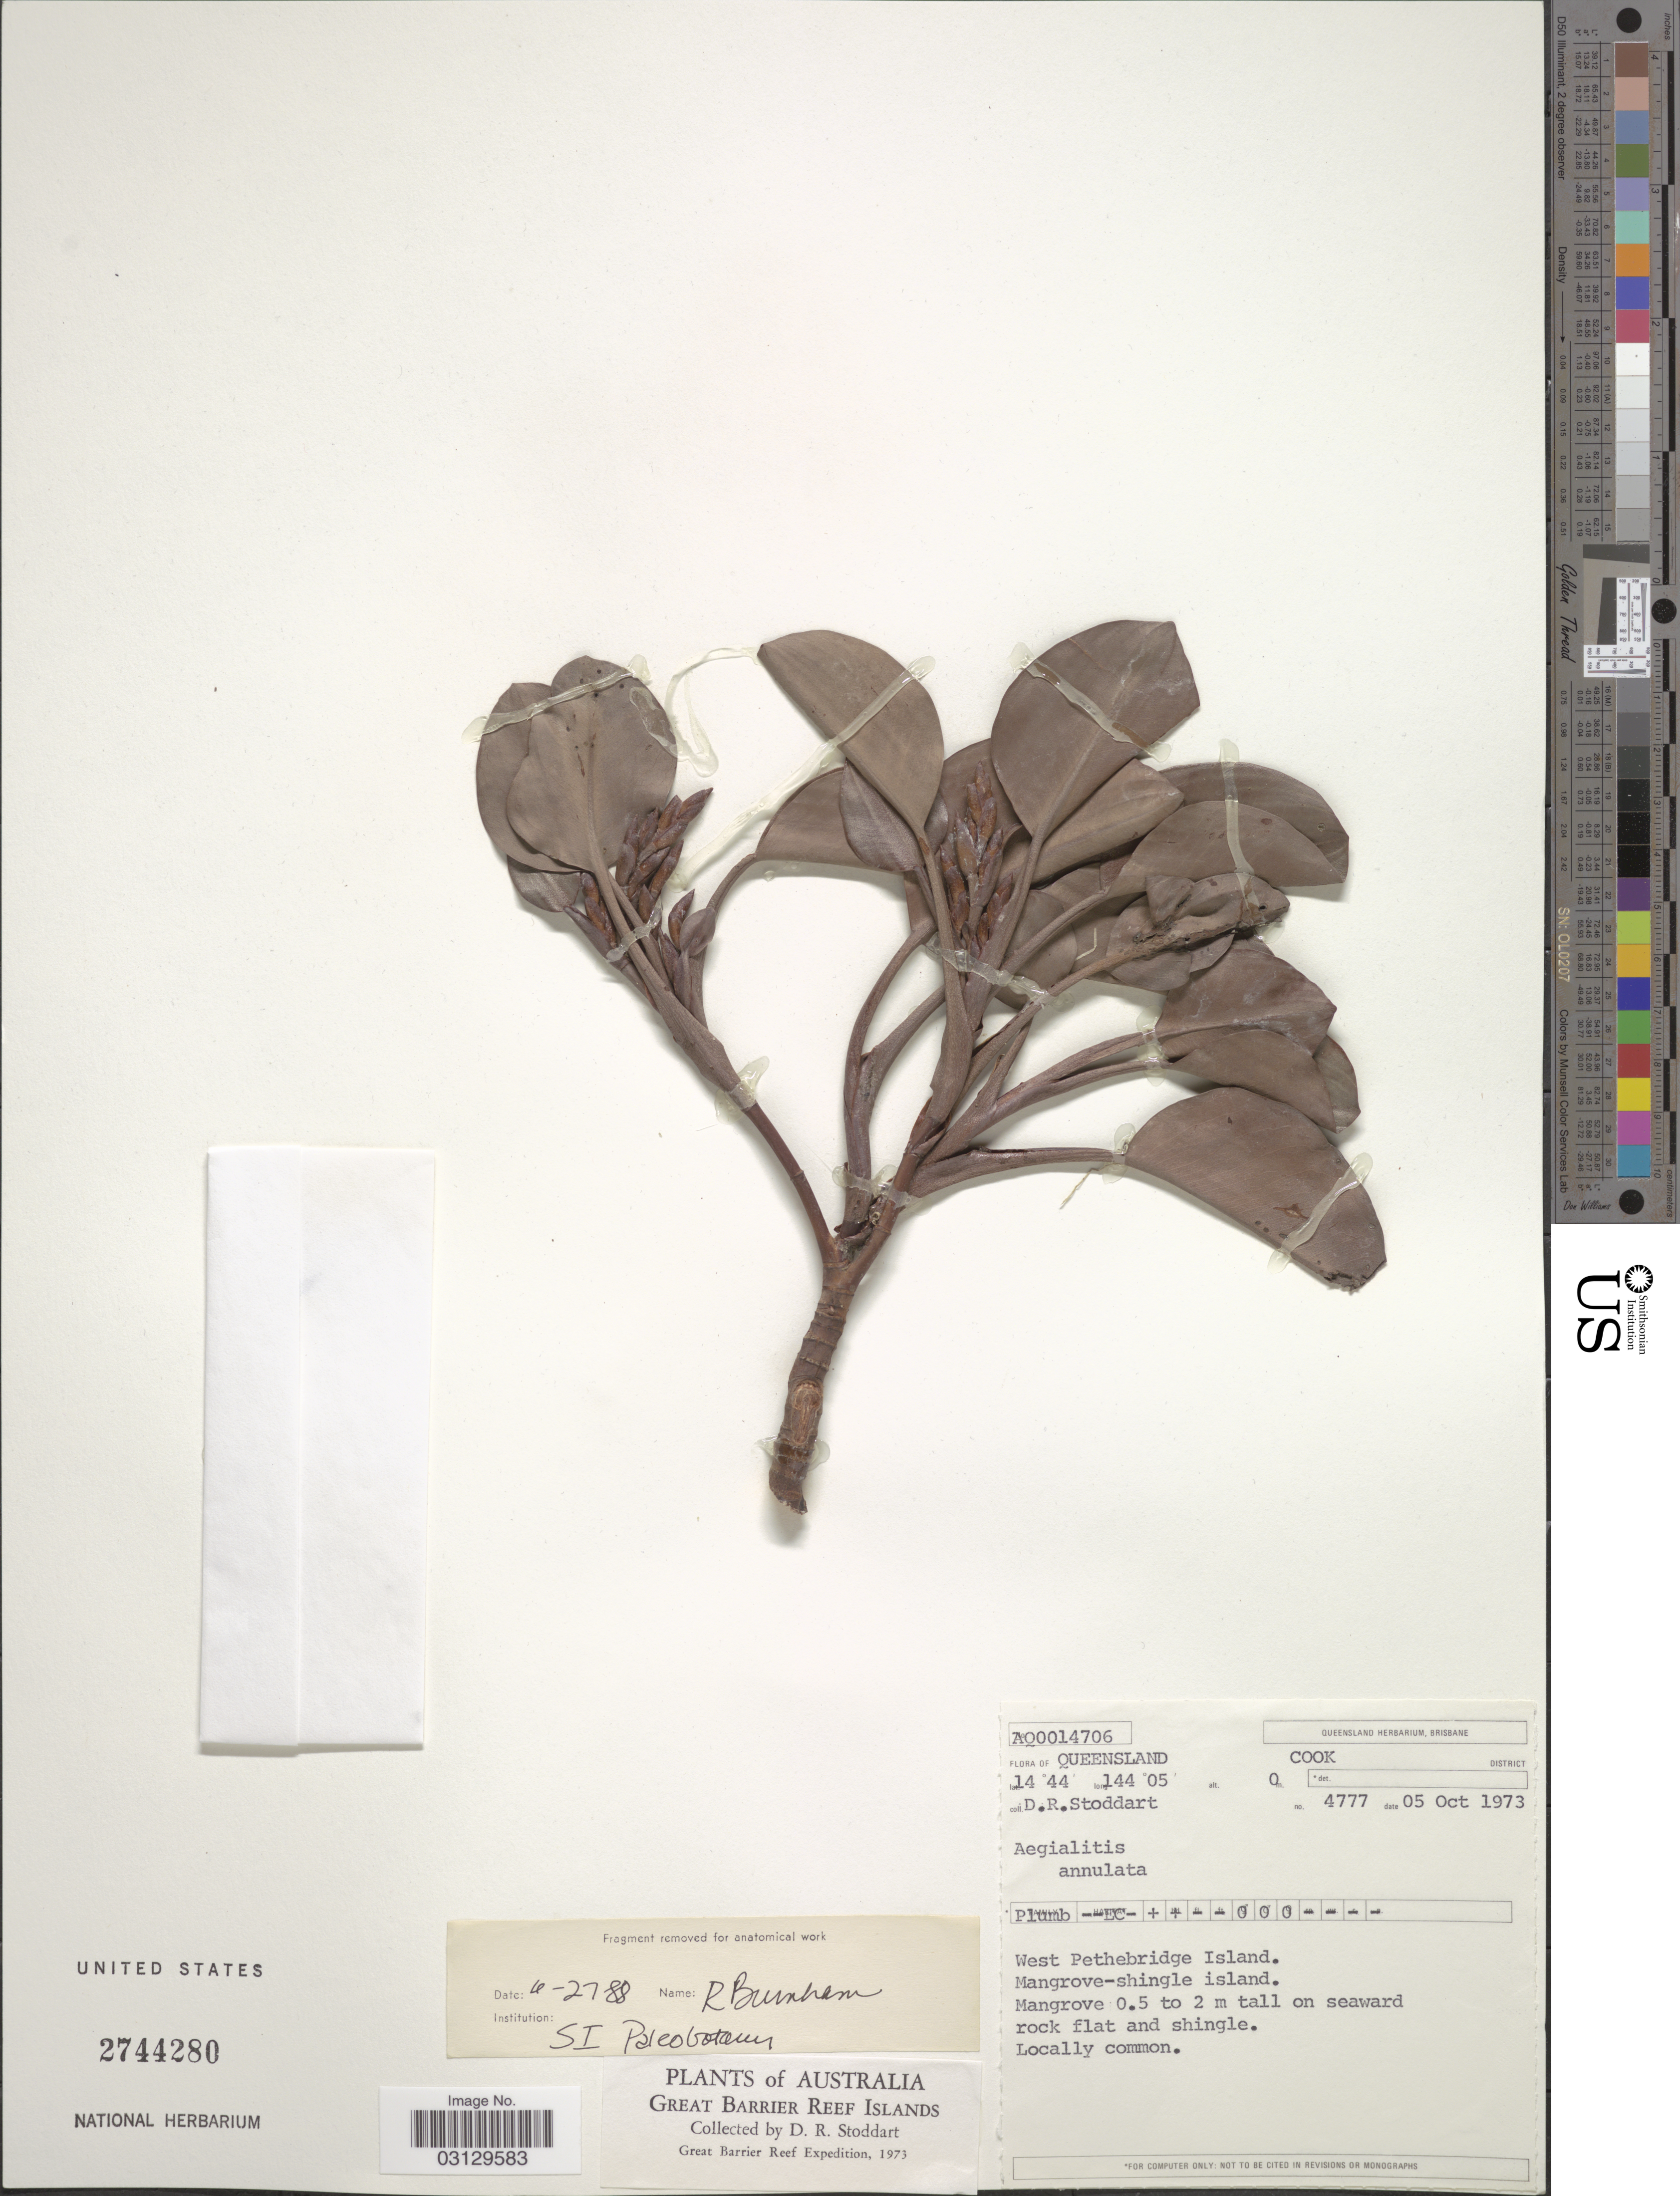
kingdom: Plantae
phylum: Tracheophyta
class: Magnoliopsida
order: Caryophyllales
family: Plumbaginaceae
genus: Aegialitis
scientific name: Aegialitis annulata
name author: R. Br.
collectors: D. R. Stoddart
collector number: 4777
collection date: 1973-10-05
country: Australia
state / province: Queensland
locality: Cook District. West Pethebridge Island. Mangrove-shingle island.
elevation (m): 0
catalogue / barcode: US 2744280